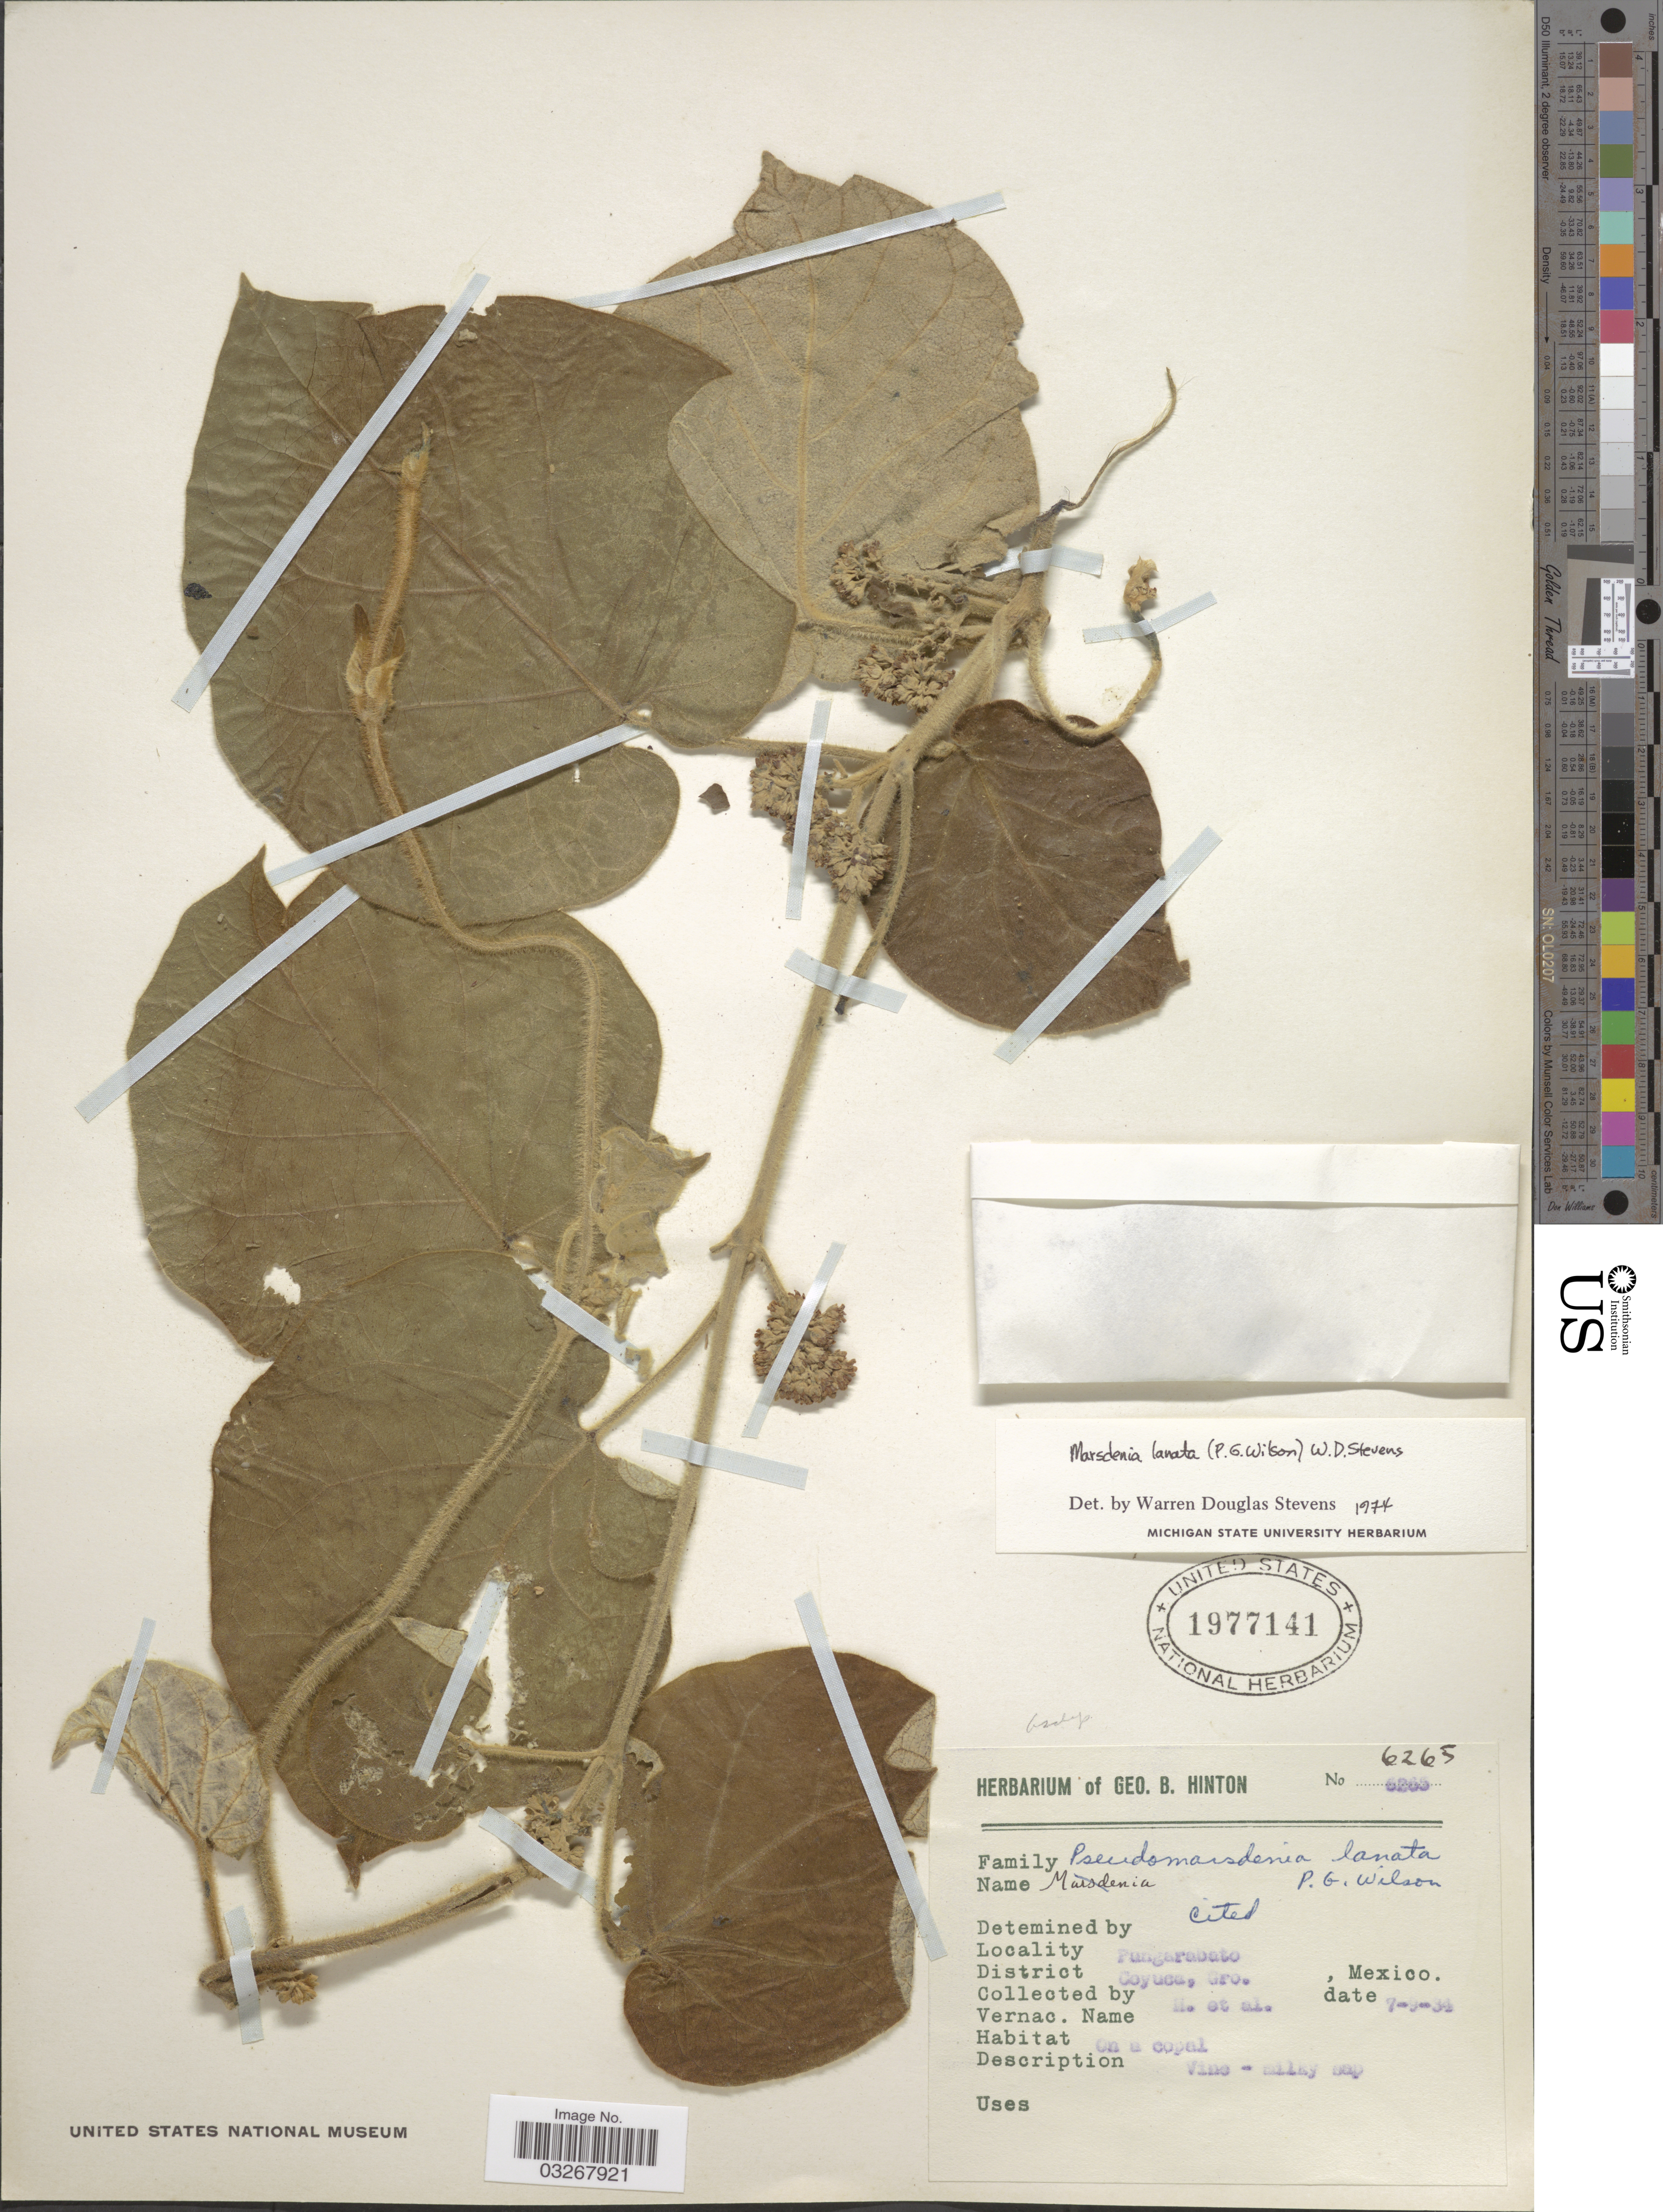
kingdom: Plantae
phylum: Tracheophyta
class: Magnoliopsida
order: Gentianales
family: Apocynaceae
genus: Marsdenia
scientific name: Marsdenia lanata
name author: (Paul G. Wilson) W.D. Stevens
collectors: G. B. Hinton & et al.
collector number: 6265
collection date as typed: Transcribed d/m/y: 7/9/34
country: Mexico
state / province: Guerrero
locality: Pungarabato, District Coyuca.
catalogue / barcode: US 1977141